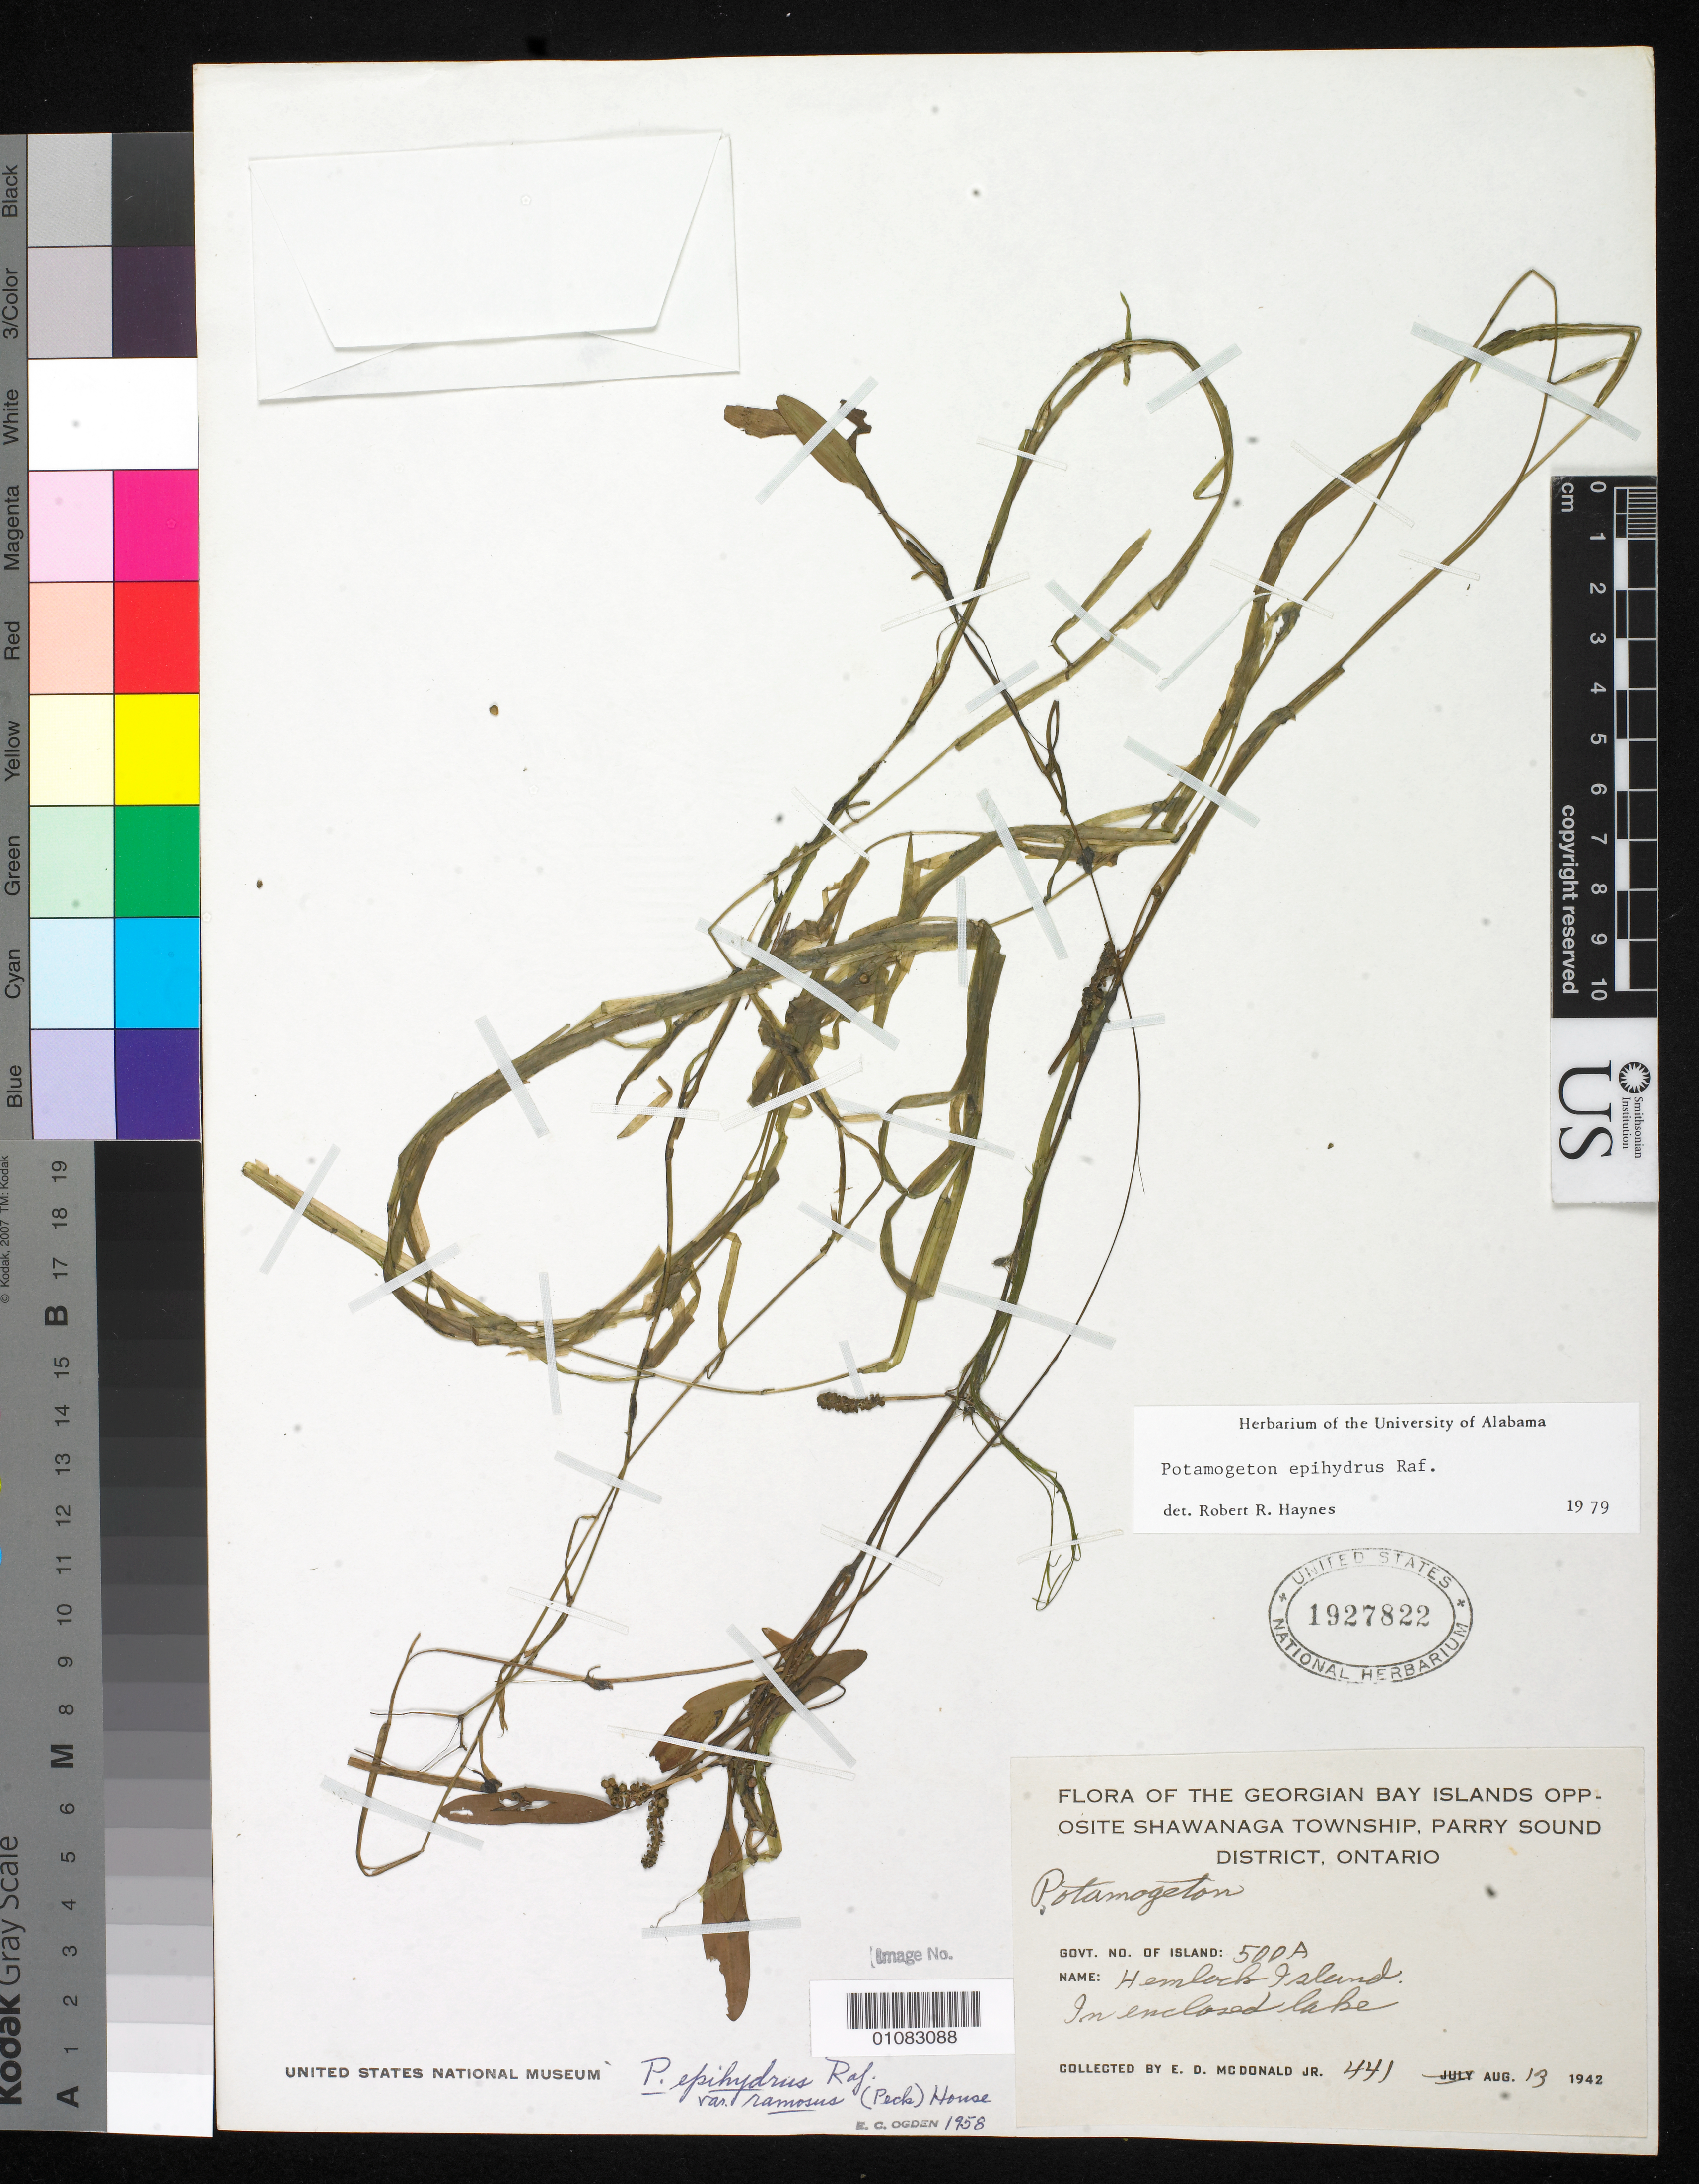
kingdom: Plantae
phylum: Tracheophyta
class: Liliopsida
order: Alismatales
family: Potamogetonaceae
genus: Potamogeton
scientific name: Potamogeton epihydrus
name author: Raf.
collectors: E. D. McDonald Jr.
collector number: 441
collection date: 1942-08-13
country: Canada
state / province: Ontario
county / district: Parry Sound District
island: Hemlock Island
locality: opposite Shawanga Township, Govt. number of island: 500A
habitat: In enclosed lake.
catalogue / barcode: US 1927822